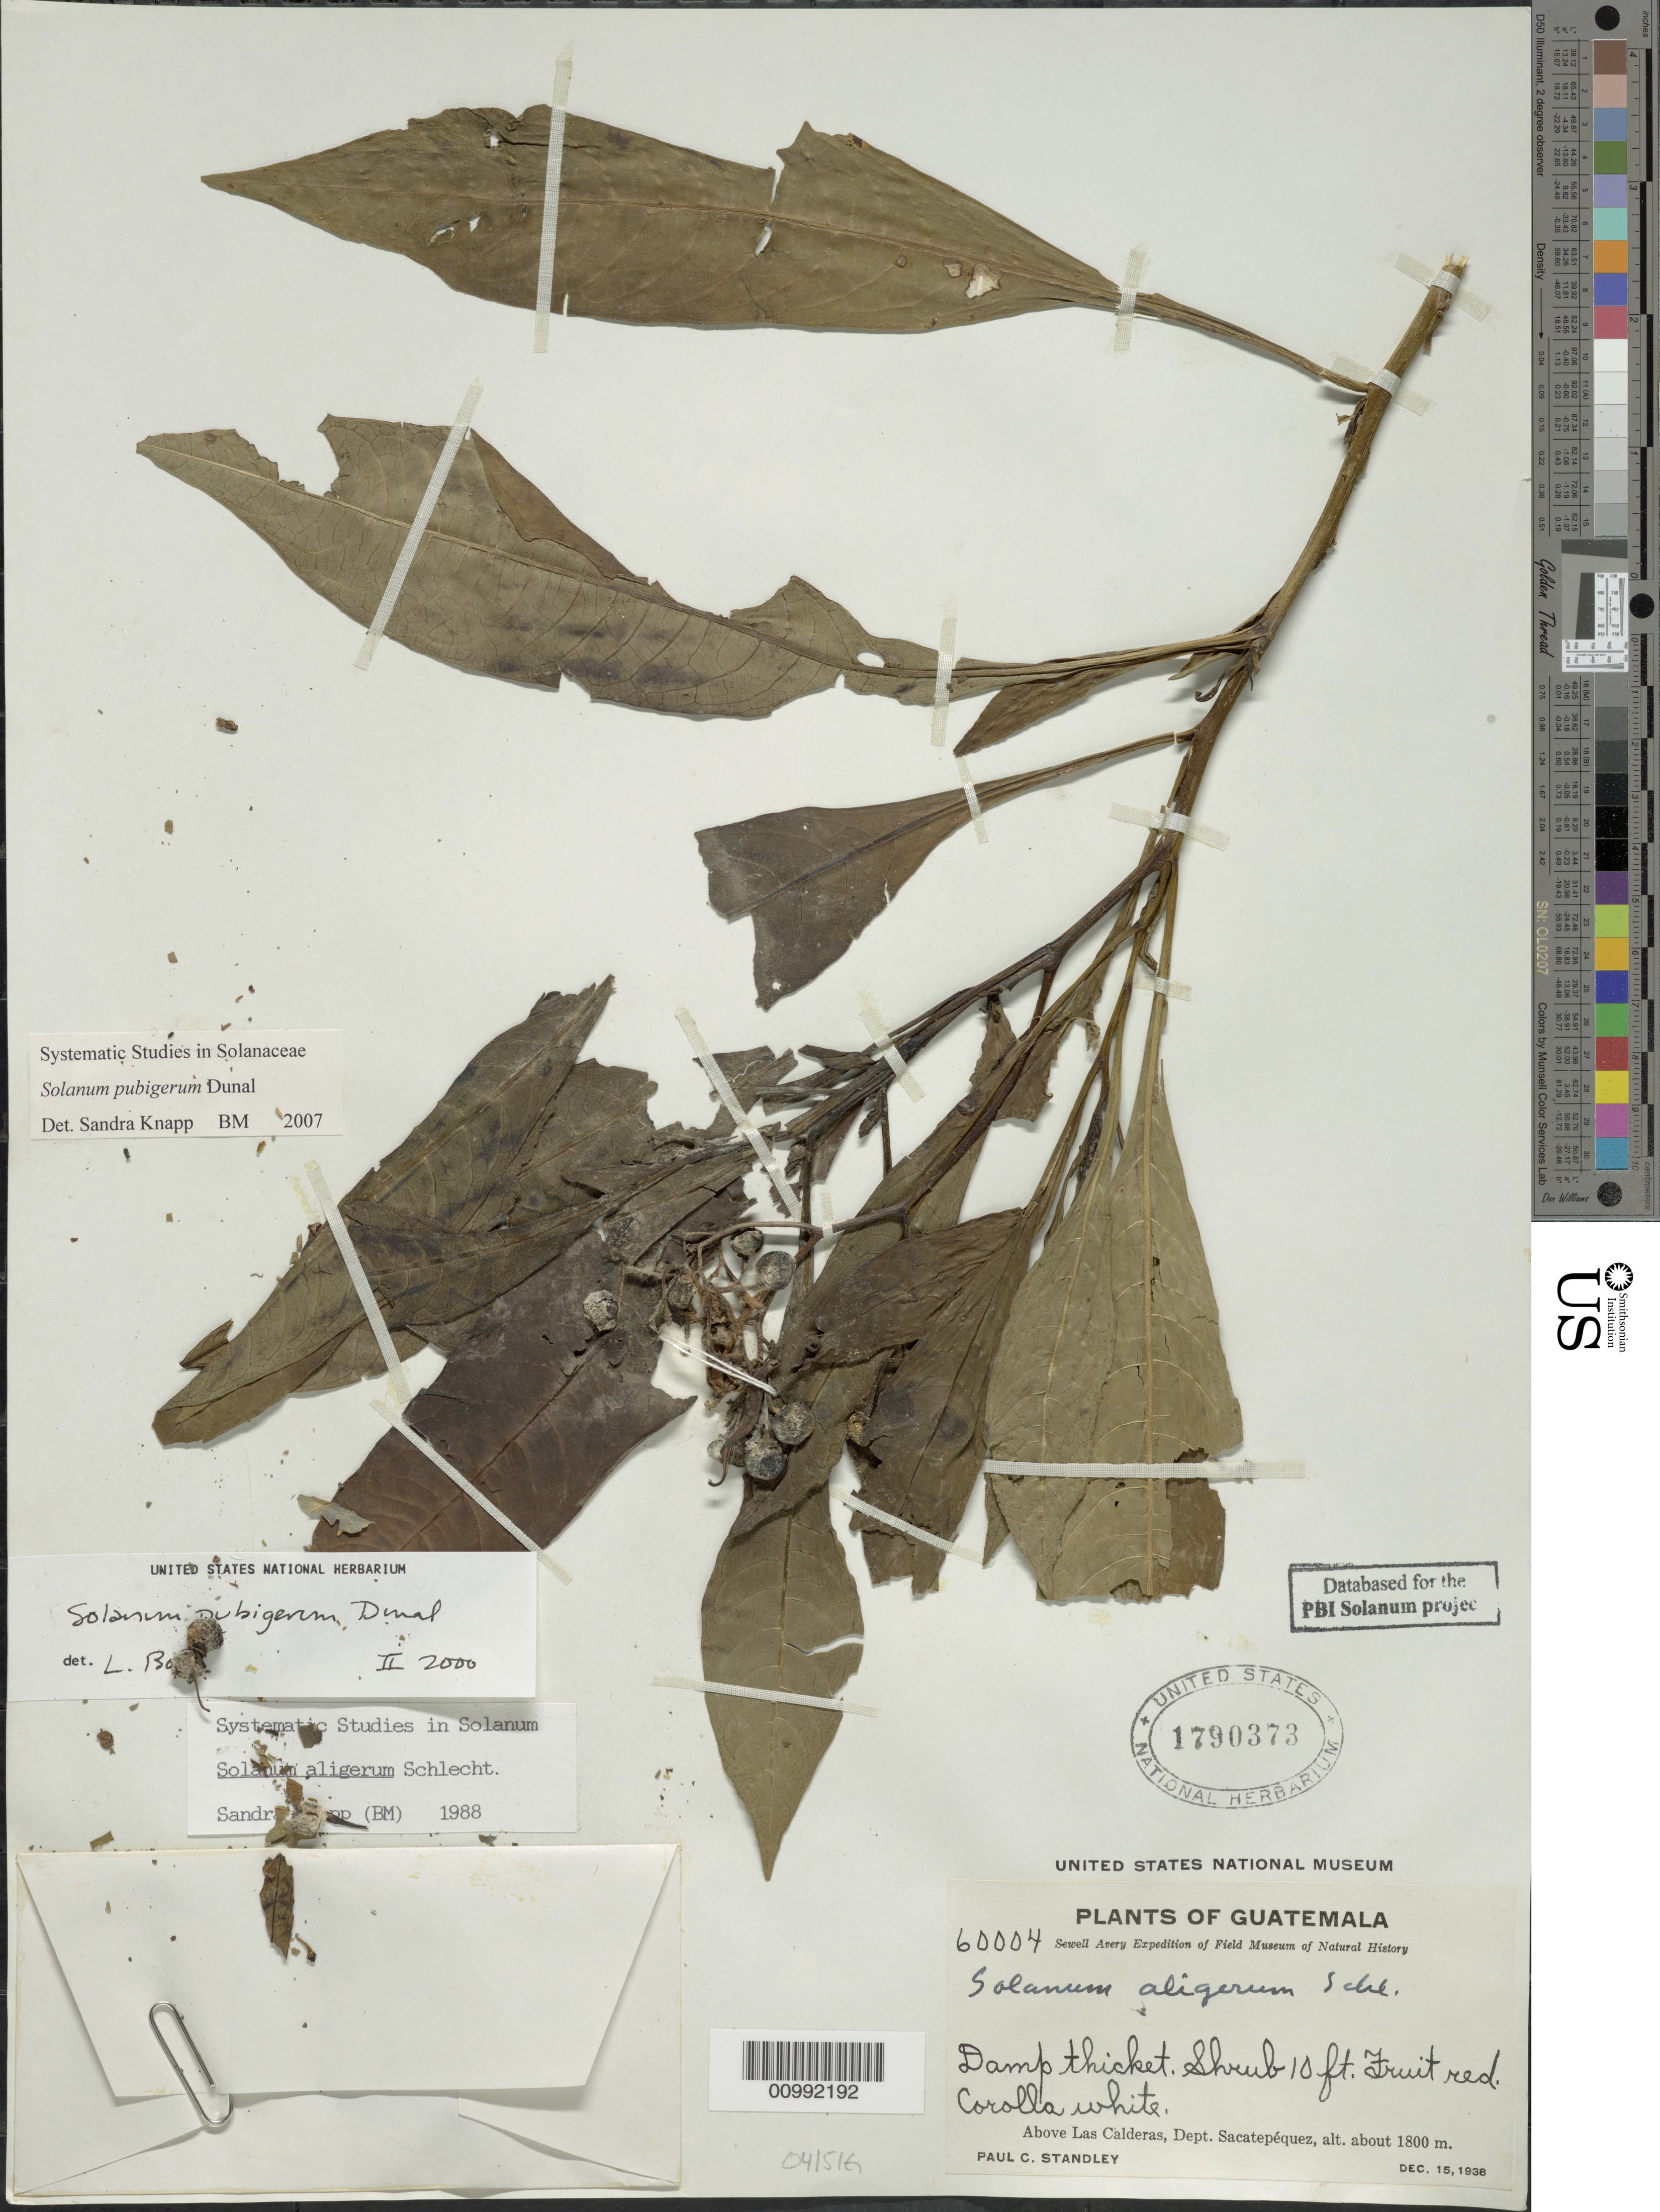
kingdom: Plantae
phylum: Tracheophyta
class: Magnoliopsida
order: Solanales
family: Solanaceae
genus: Solanum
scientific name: Solanum pubigerum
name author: Dunal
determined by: Knapp, S. D.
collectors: P. C. Standley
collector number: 60004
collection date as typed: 15 Dec 1938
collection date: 1938-12-15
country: Guatemala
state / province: Chimaltenango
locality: Above Las Calderas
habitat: damp thicket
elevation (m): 1800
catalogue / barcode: US 1790373